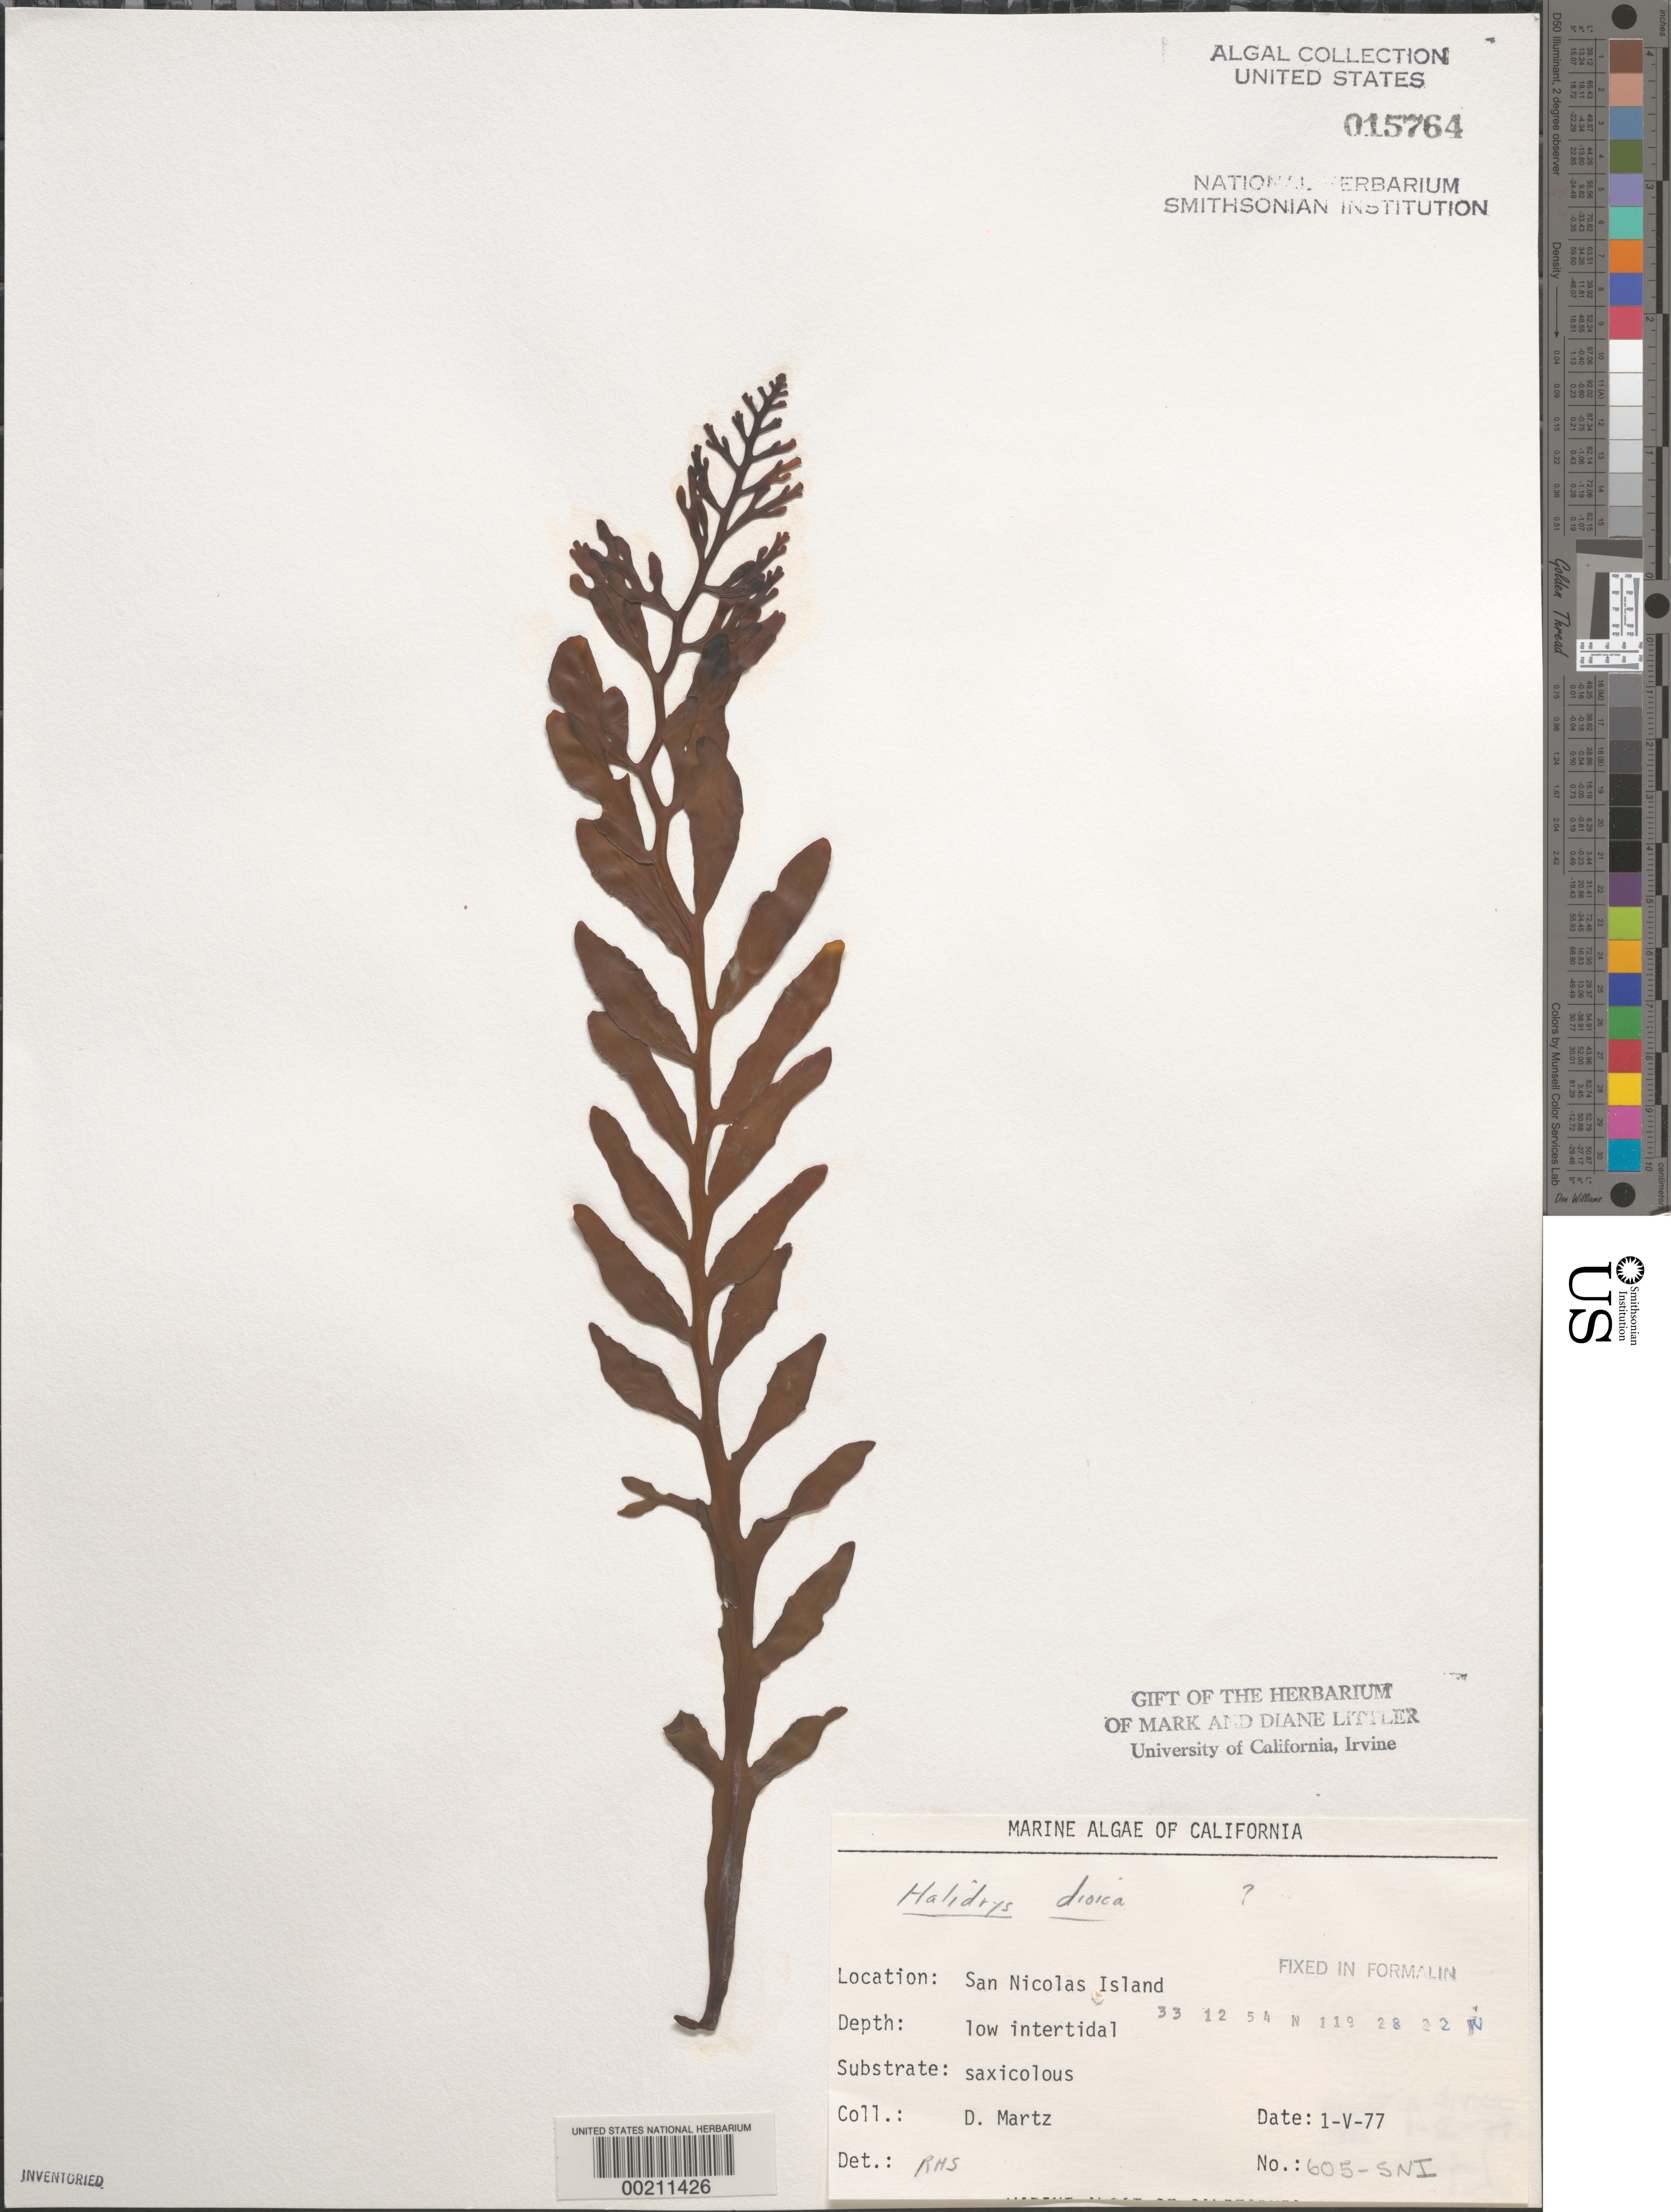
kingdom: Chromista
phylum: Ochrophyta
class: Phaeophyceae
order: Fucales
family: Sargassaceae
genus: Halidrys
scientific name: Halidrys dioica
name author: N.L. Gardner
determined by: Sims, Robert H.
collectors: D. Martz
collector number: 605-sni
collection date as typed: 01 May 1977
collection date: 1977-05-01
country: United States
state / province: California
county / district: Ventura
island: San Nicolas Island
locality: Dutch Harbor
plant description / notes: BLM-SOCALBIGHT Rocky Intertidal Survey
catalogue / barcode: US 15764